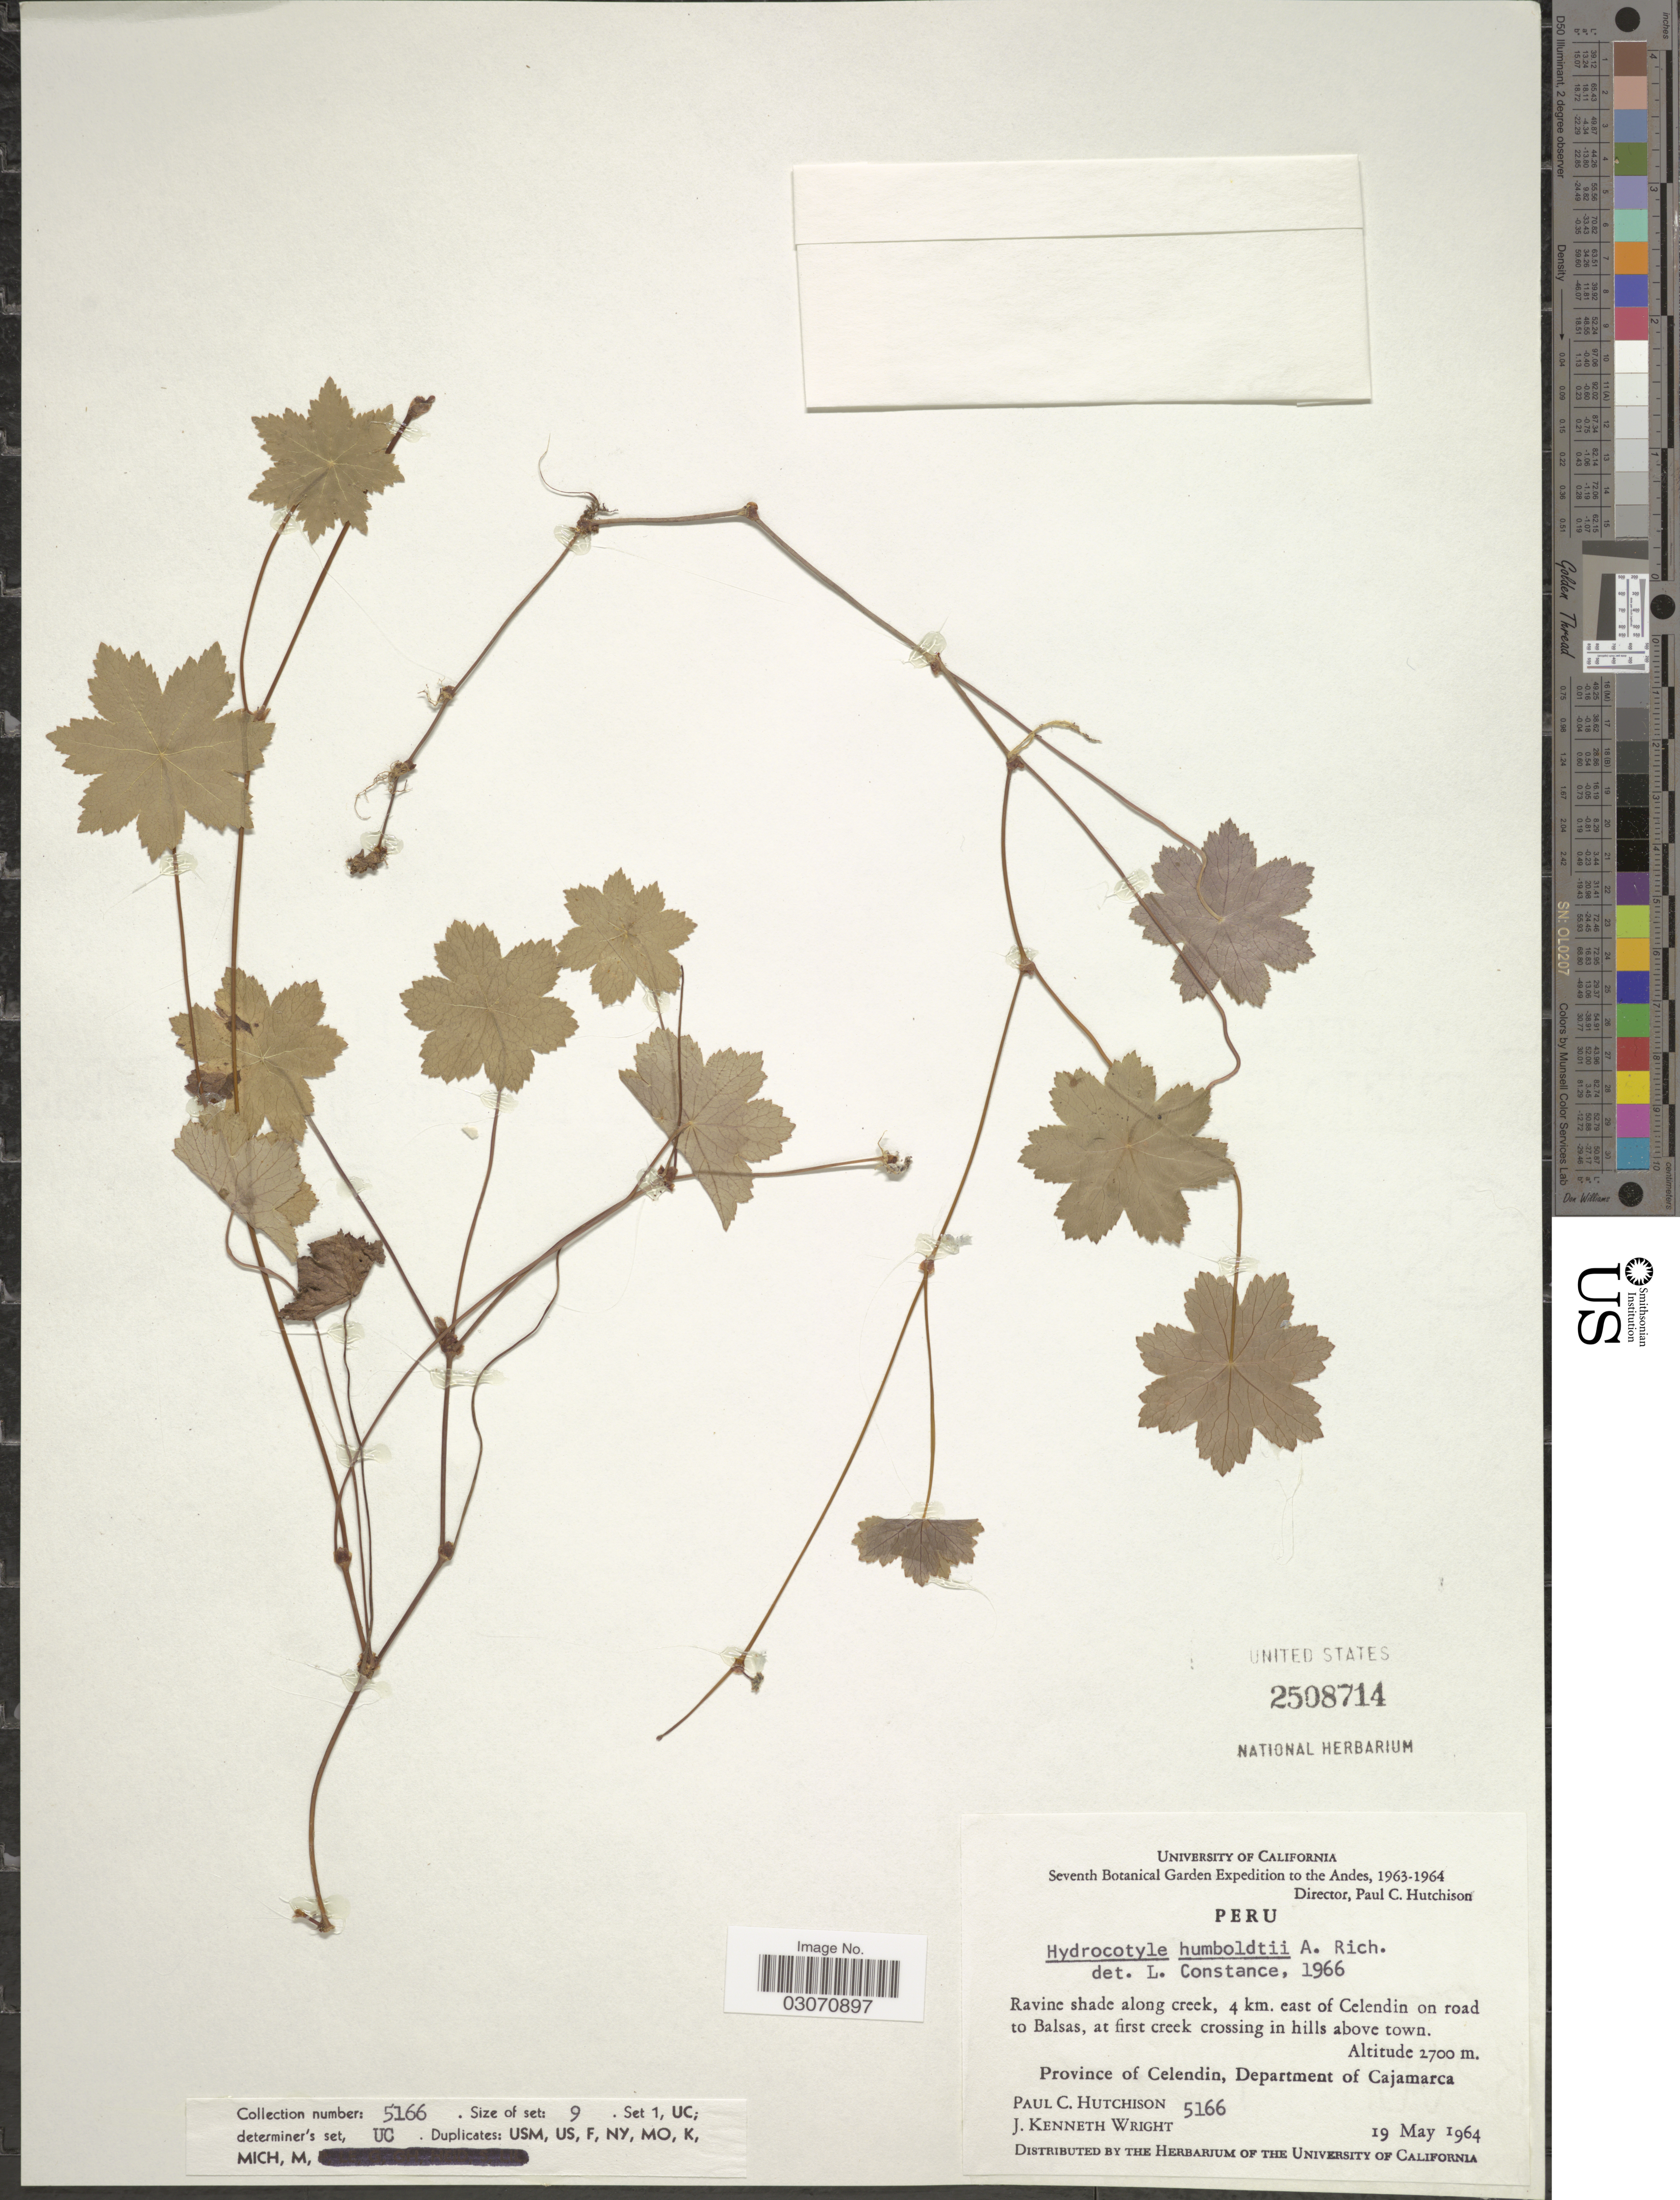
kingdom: Plantae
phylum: Tracheophyta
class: Magnoliopsida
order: Apiales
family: Araliaceae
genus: Hydrocotyle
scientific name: Hydrocotyle humboldtii var. humboldtii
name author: A. Rich.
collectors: P. C. Hutchison & J. K. Wright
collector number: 5166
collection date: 1964-05-19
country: Peru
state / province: Cajamarca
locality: Andes. Ravine shade along creek, 4 km. east of Celendin on road to Balsas, at first creek crossing in hills above town. Province of Celendin, Department of Cajamarca.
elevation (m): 2700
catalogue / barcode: US 2508714